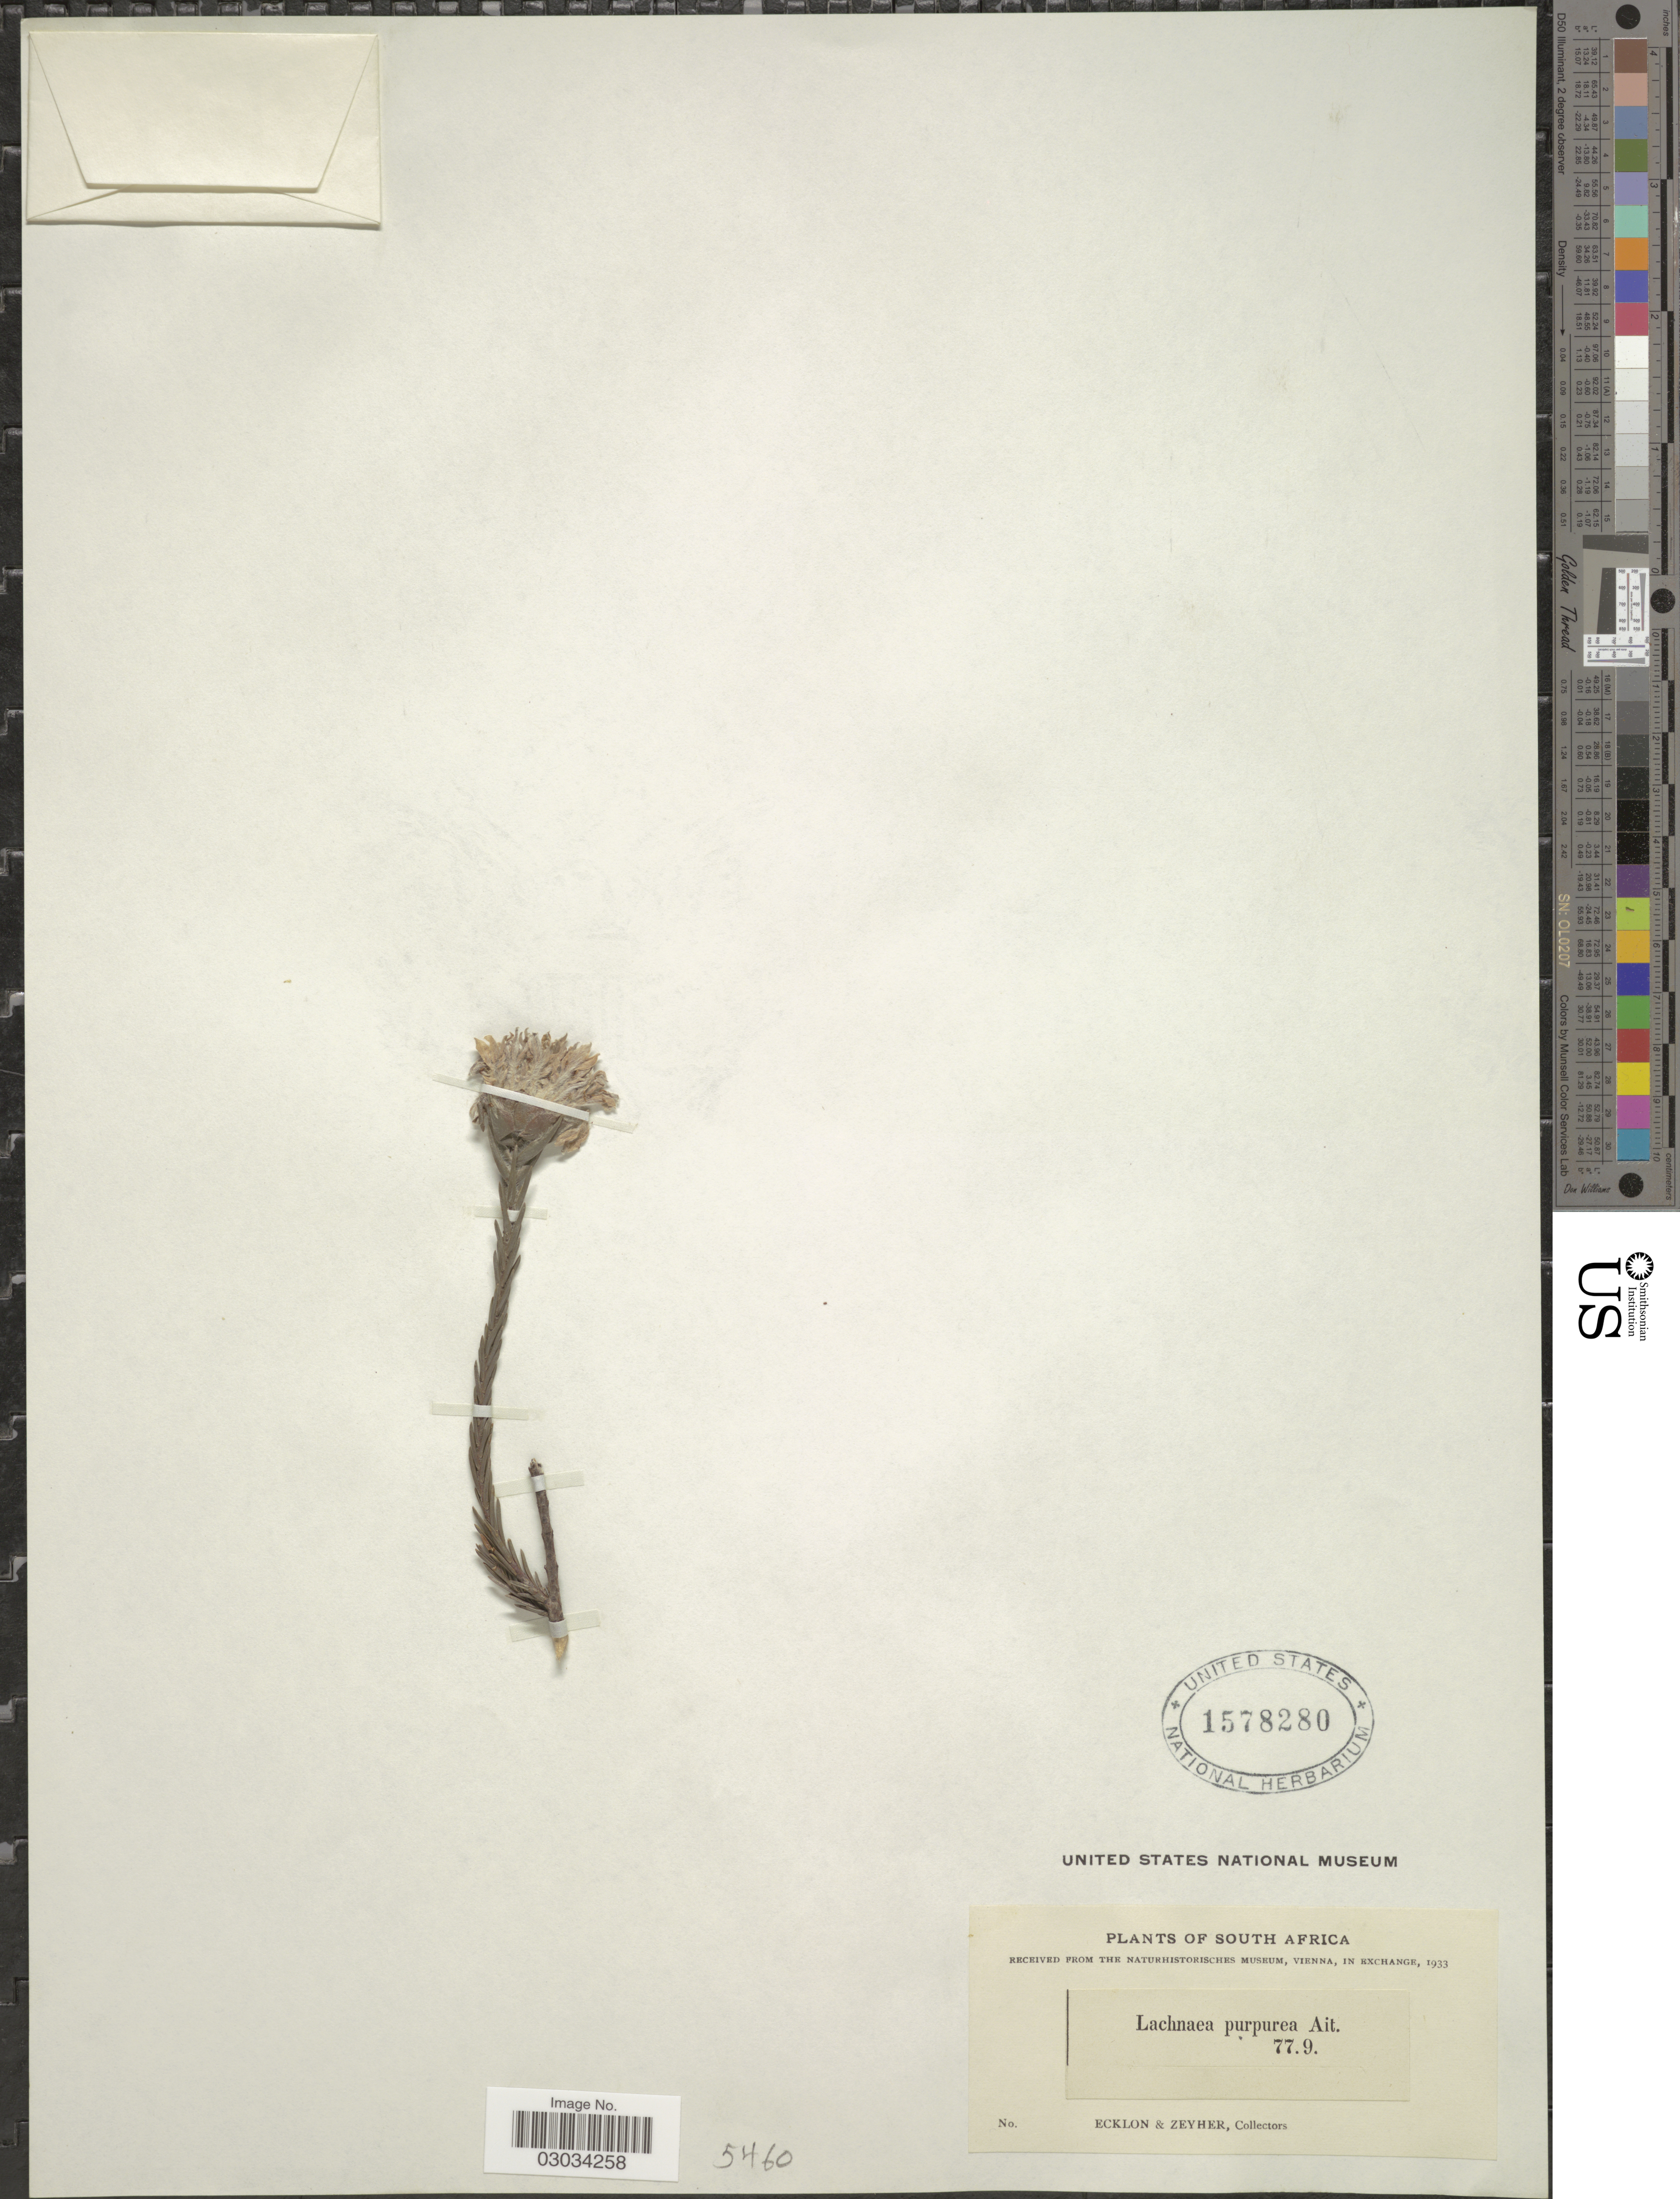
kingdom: Plantae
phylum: Tracheophyta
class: Magnoliopsida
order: Malvales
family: Thymelaeaceae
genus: Lachnaea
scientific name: Lachnaea purpurea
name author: Andrews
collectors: -. Ecklon & -. Zeyher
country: South Africa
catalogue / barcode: US 1578280